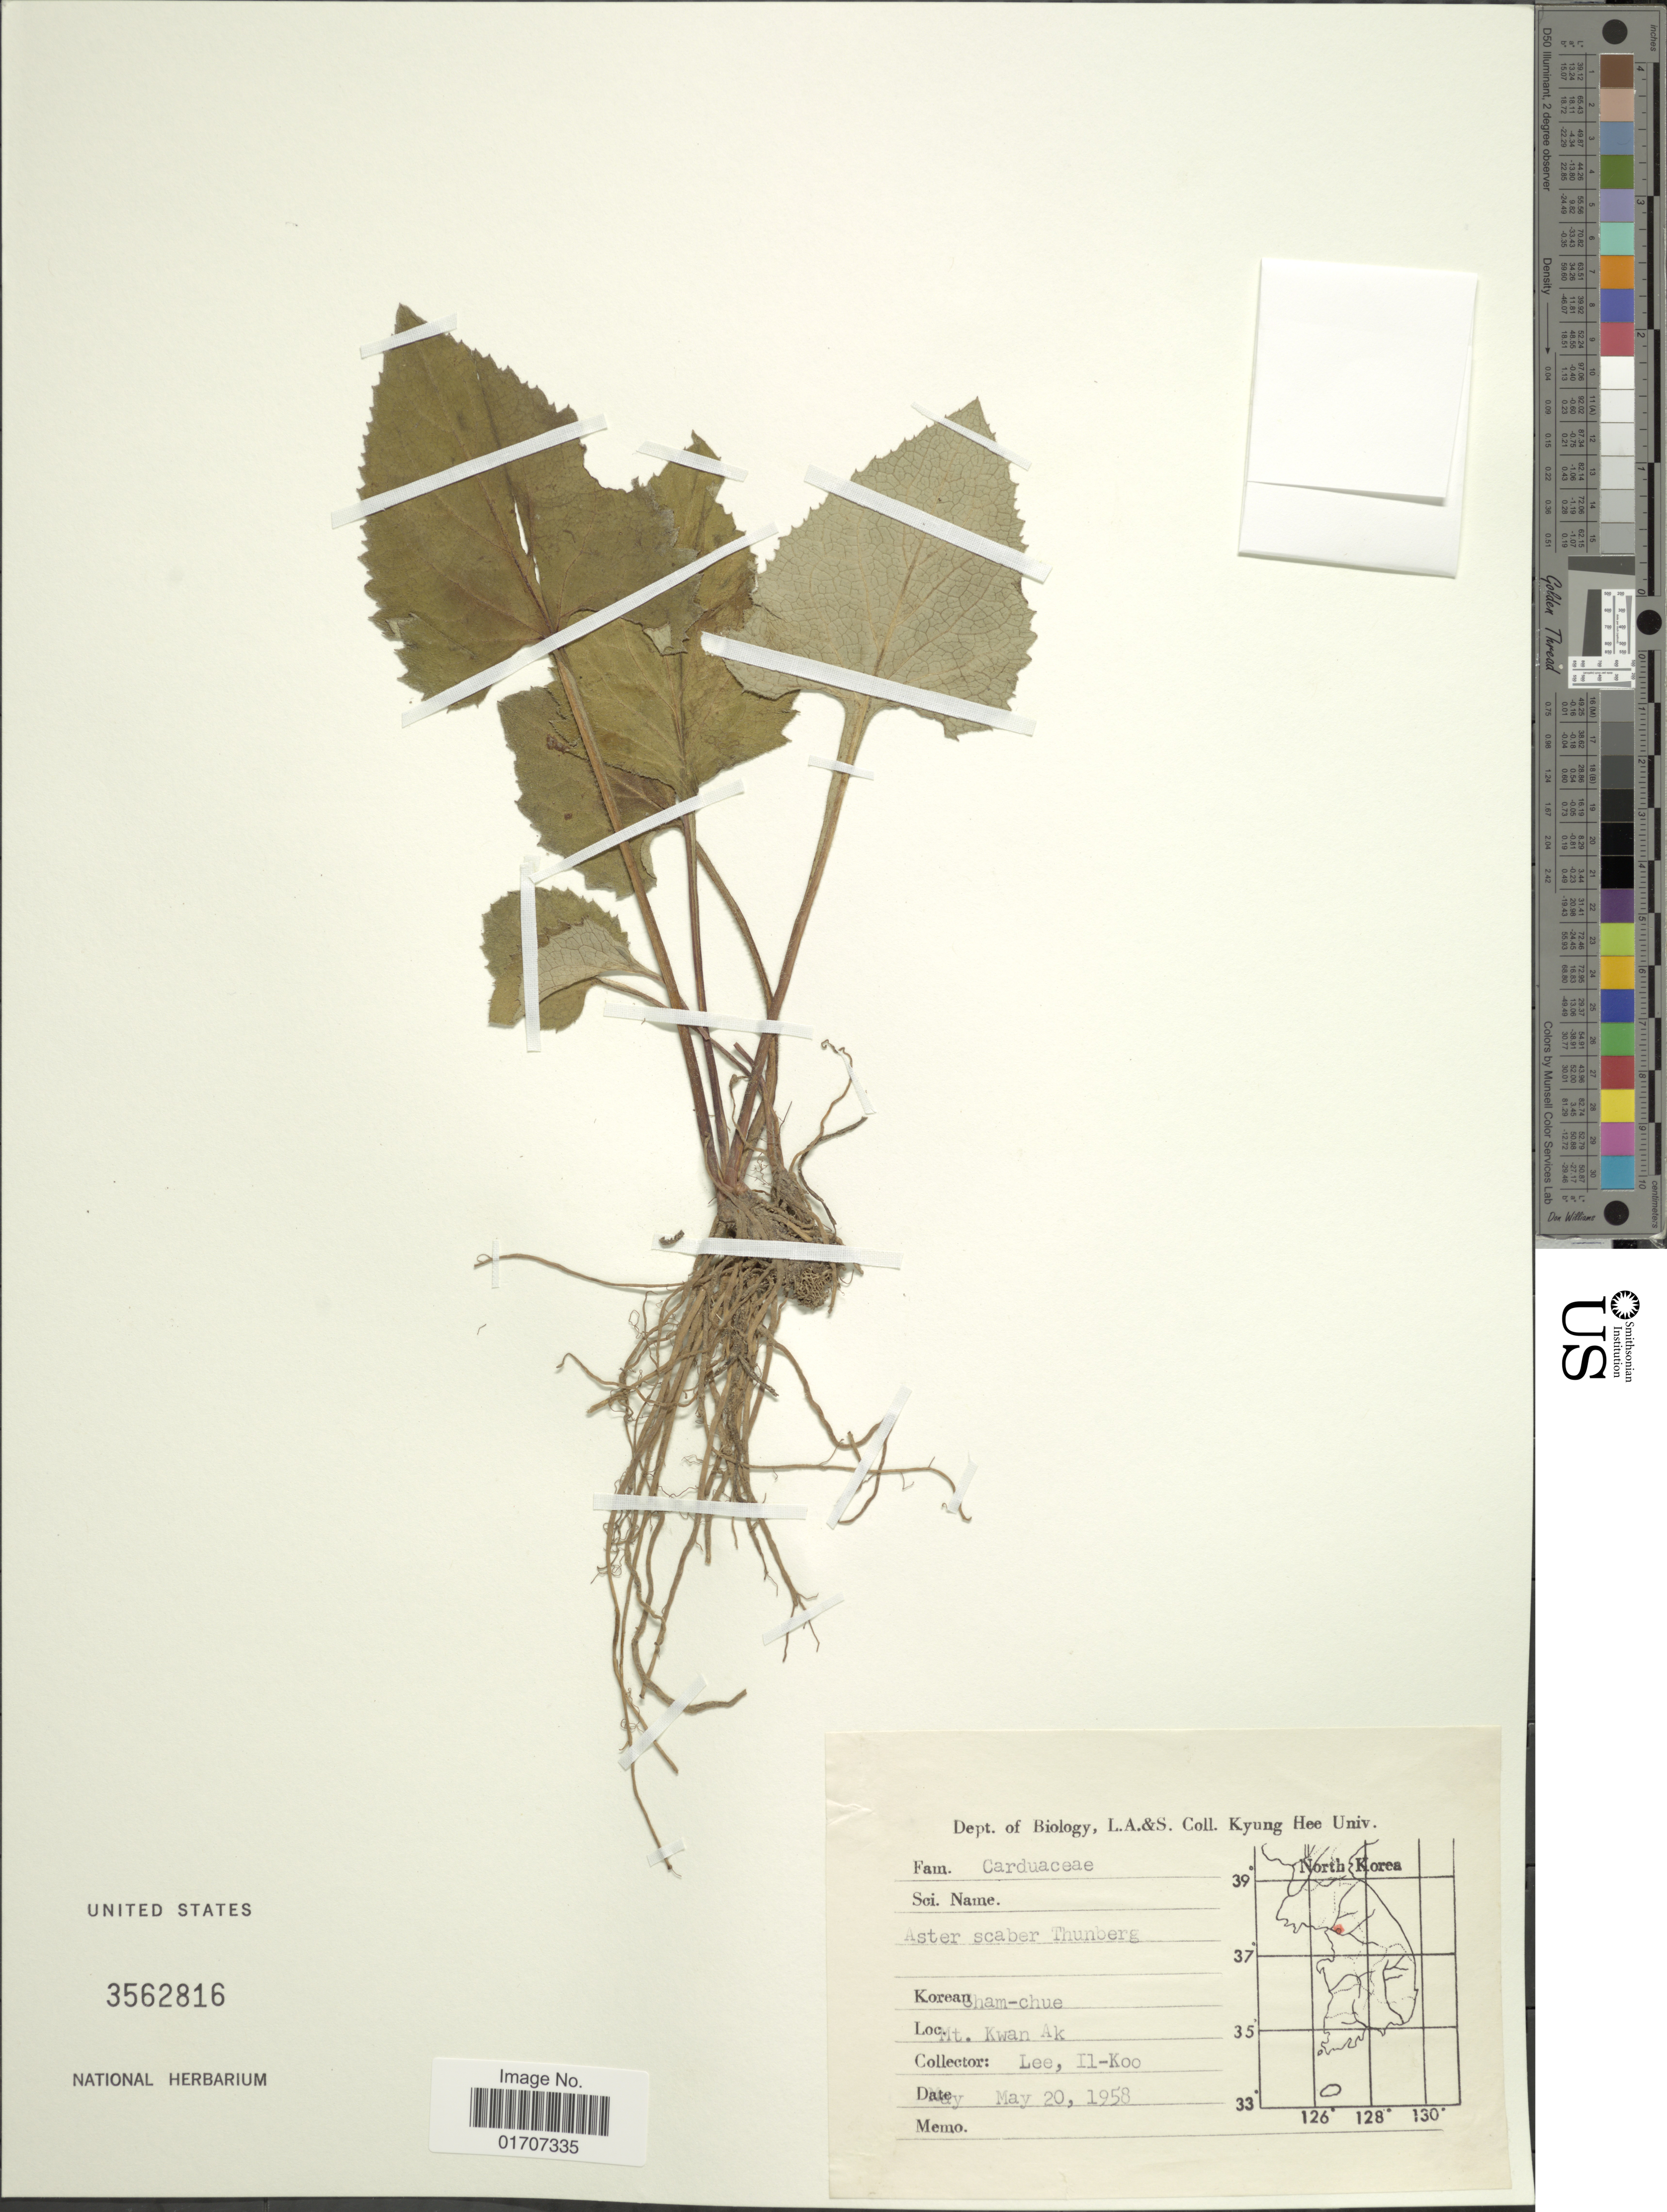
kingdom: Plantae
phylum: Tracheophyta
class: Magnoliopsida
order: Asterales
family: Asteraceae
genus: Doellingeria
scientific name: Doellingeria scabra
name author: (Thunb.) Nees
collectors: I. Lee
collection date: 1958-05-20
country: South Korea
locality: Kwan Ak Mountains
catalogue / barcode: US 3562816